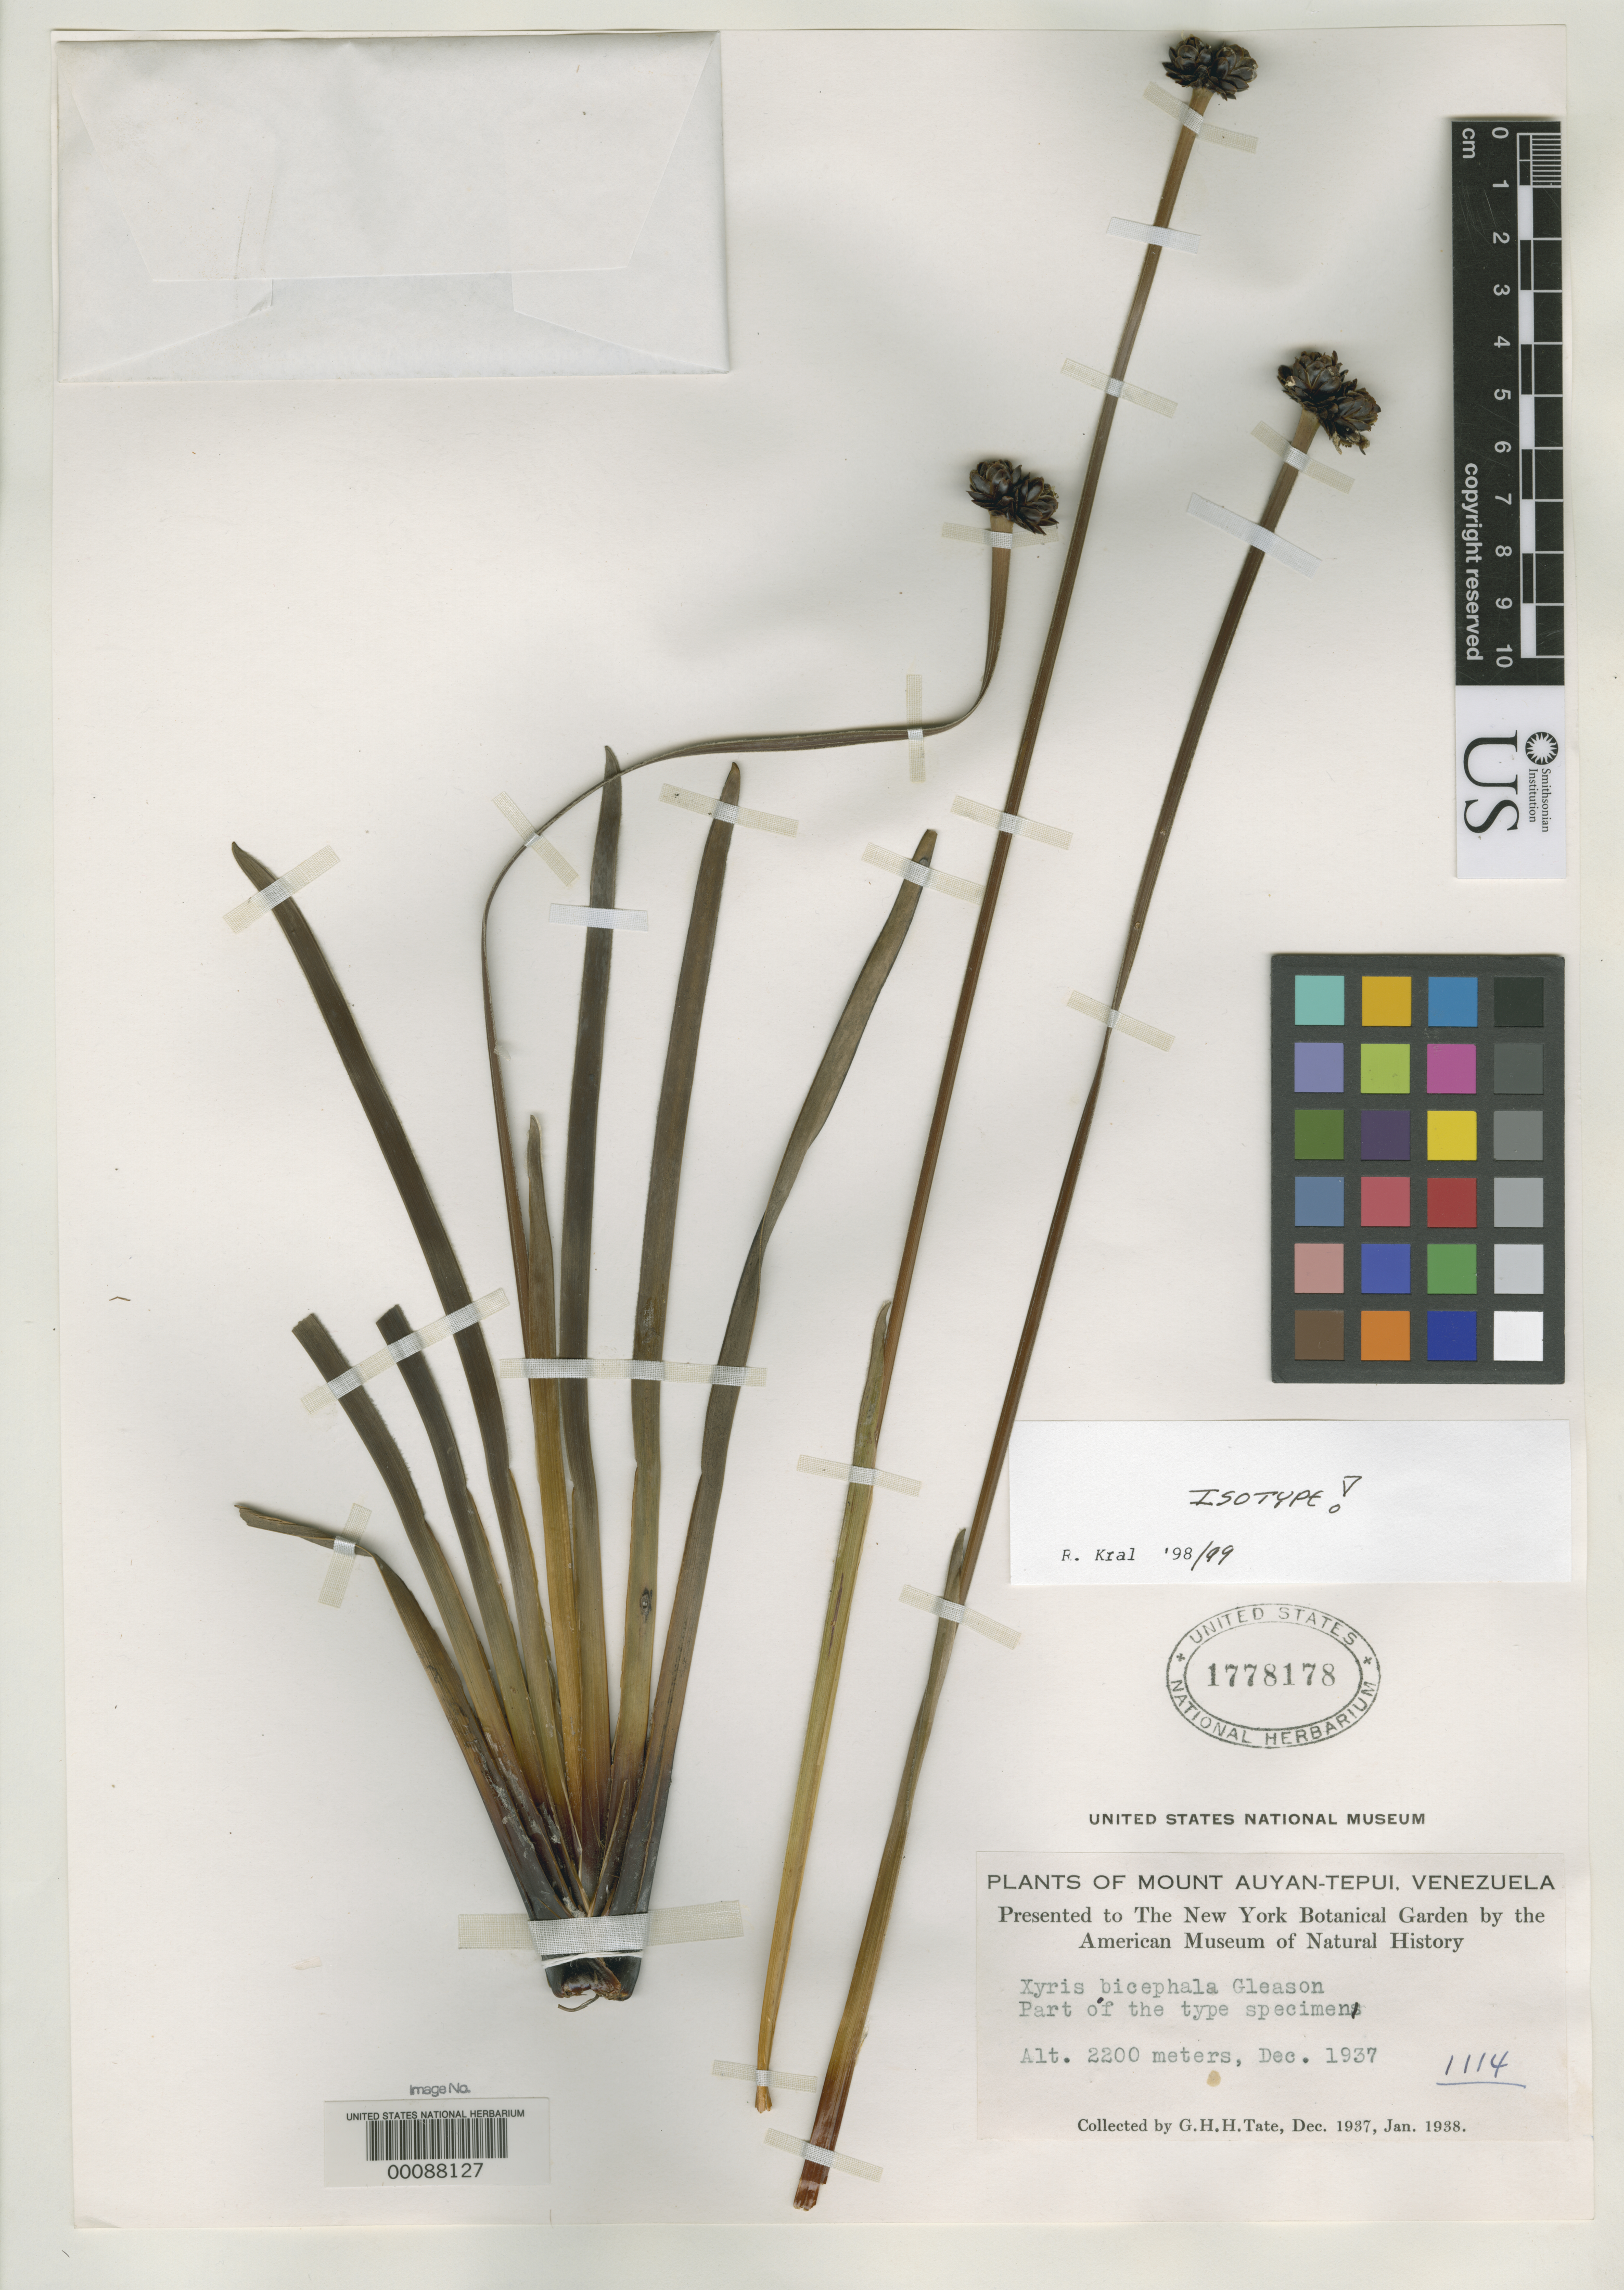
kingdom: Plantae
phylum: Tracheophyta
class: Liliopsida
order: Poales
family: Xyridaceae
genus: Xyris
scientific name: Xyris bicephala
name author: Gleason in Gleason & Killip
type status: Isotype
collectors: G. H. H.Tate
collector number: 1114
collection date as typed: Dec 1937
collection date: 1937-12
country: Venezuela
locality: Mount Auyan-tepui.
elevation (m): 2200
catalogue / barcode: US 1778178